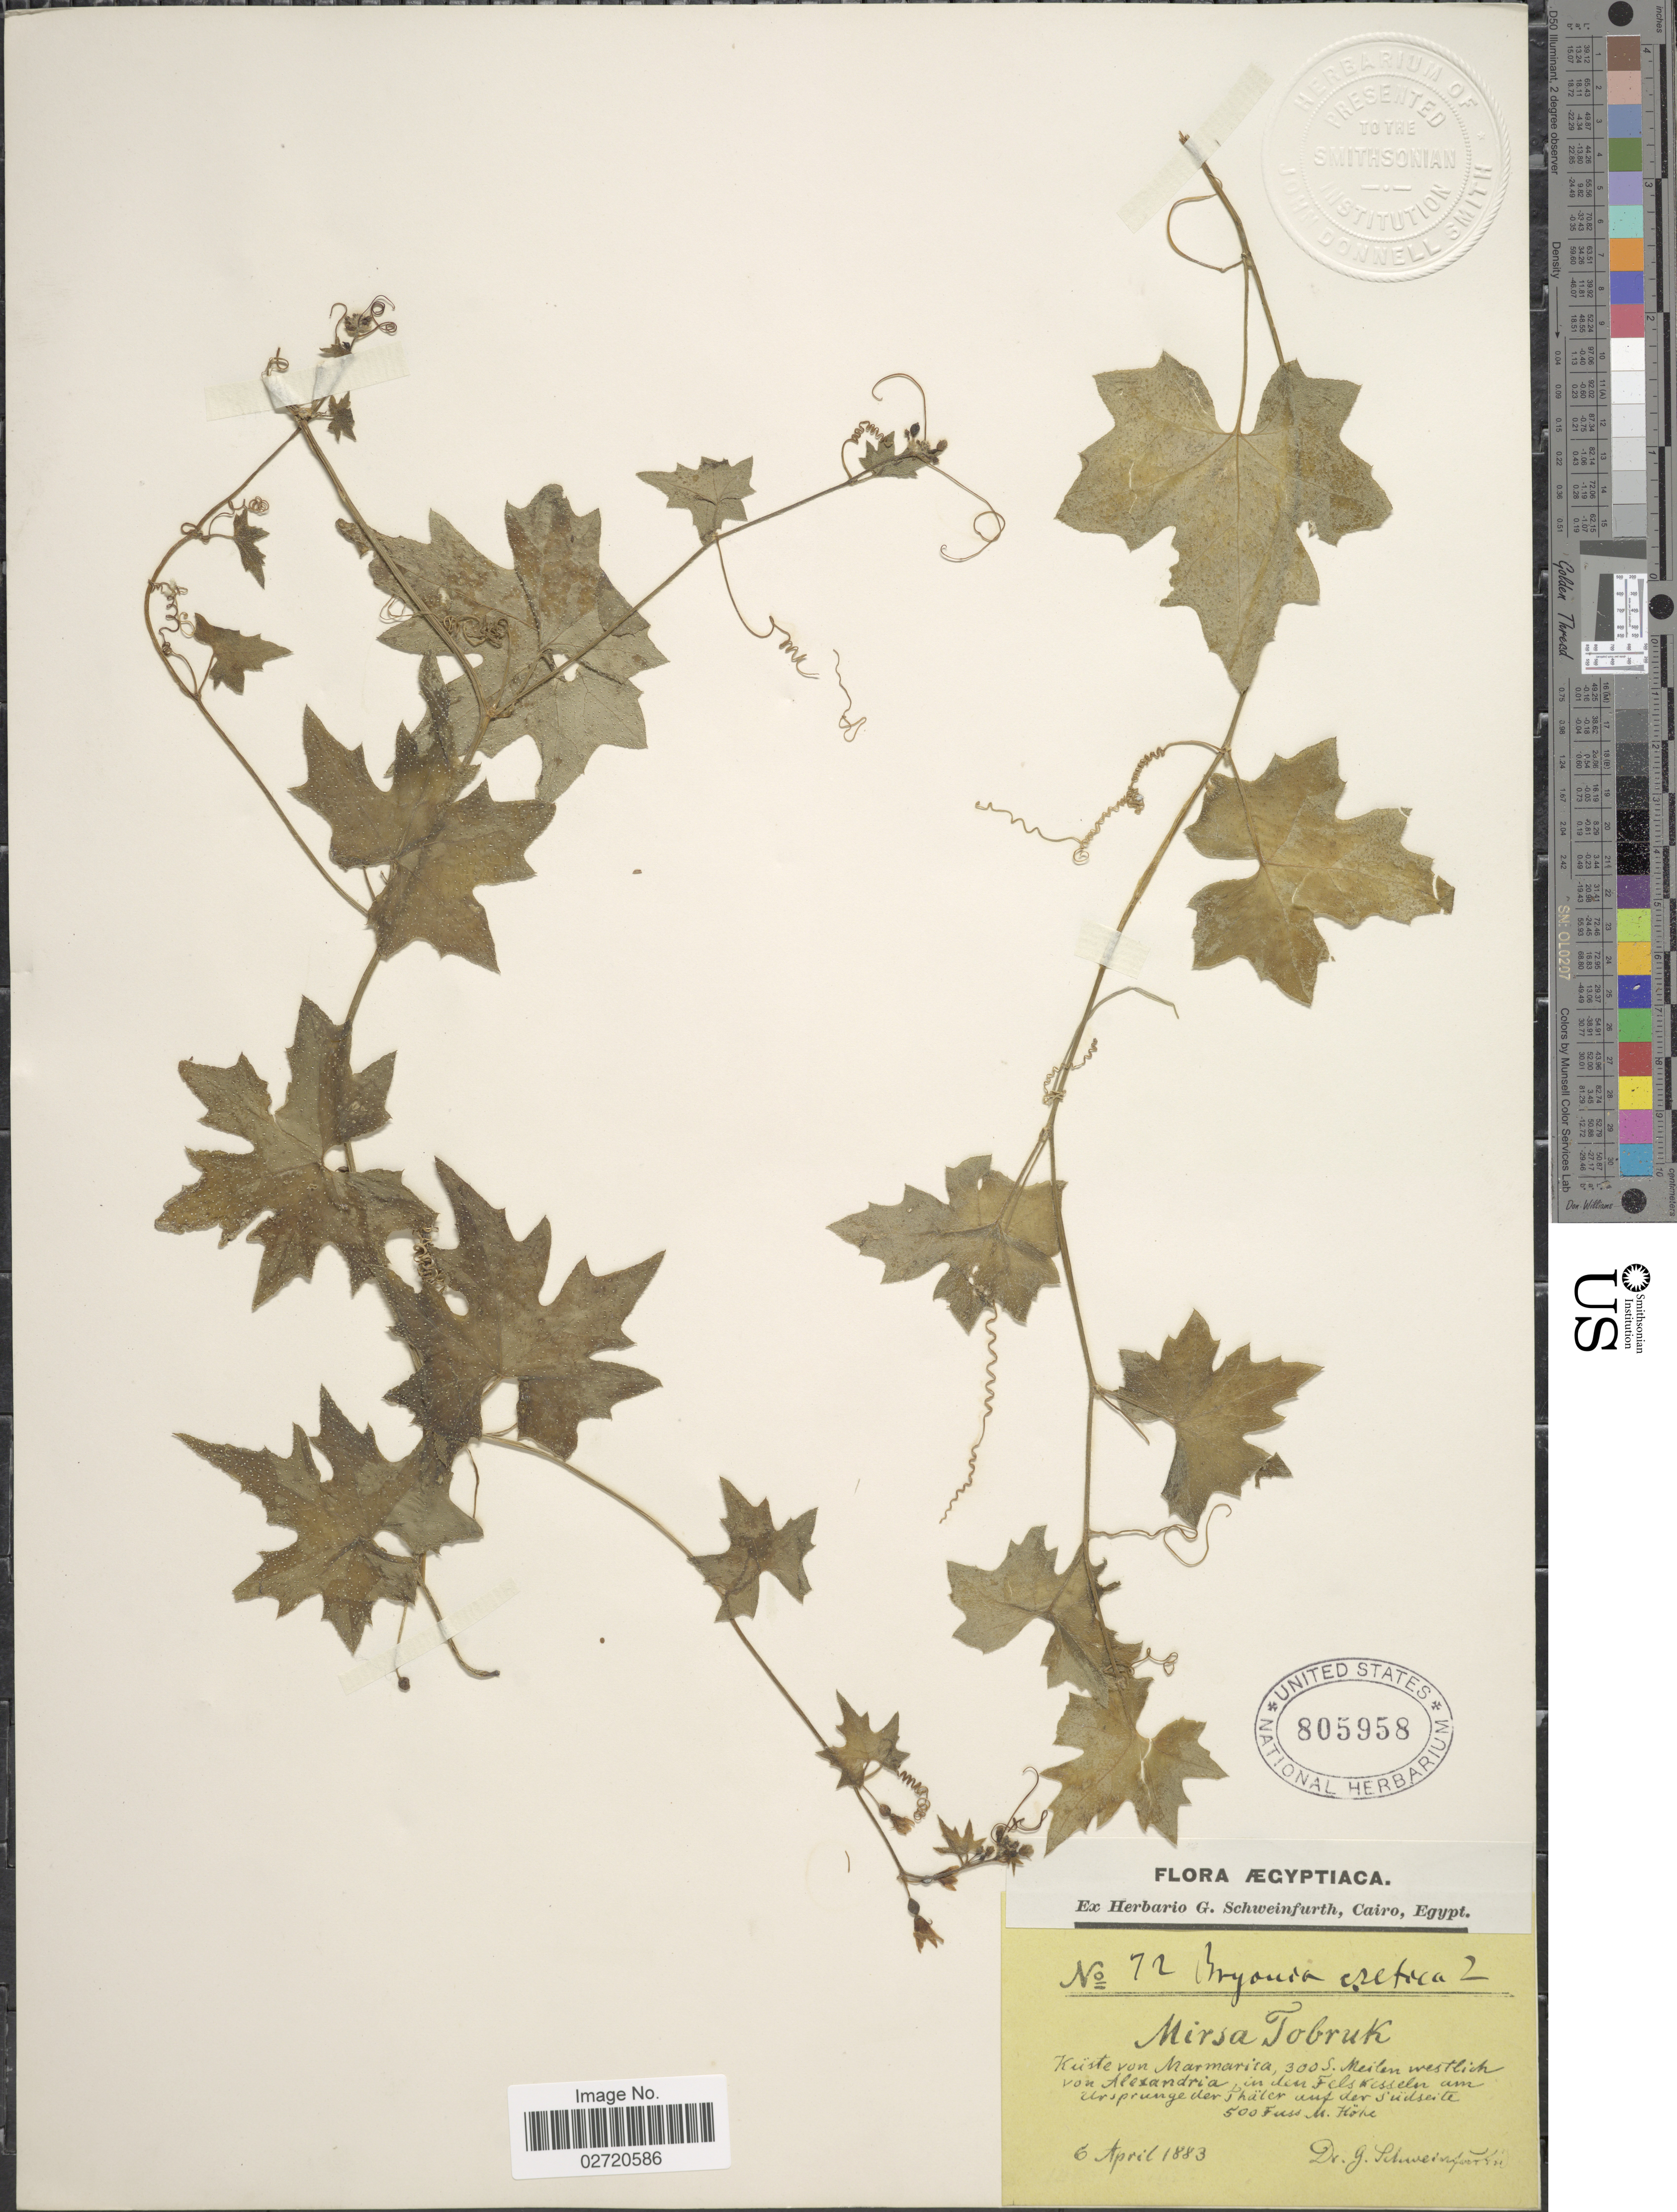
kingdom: Plantae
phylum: Tracheophyta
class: Magnoliopsida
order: Cucurbitales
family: Cucurbitaceae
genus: Bryonia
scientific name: Bryonia cretica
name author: L.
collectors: G. A. Schweinfurth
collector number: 72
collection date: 1883-04-06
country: Egypt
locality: Kuste von Marmarica, 300 S. Meilen westlich von Alexandria in den Fels Kesseln am Ursprunge der Thaler auf der Sudseite 500 Fuss M. Hohe.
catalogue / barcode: US 805958